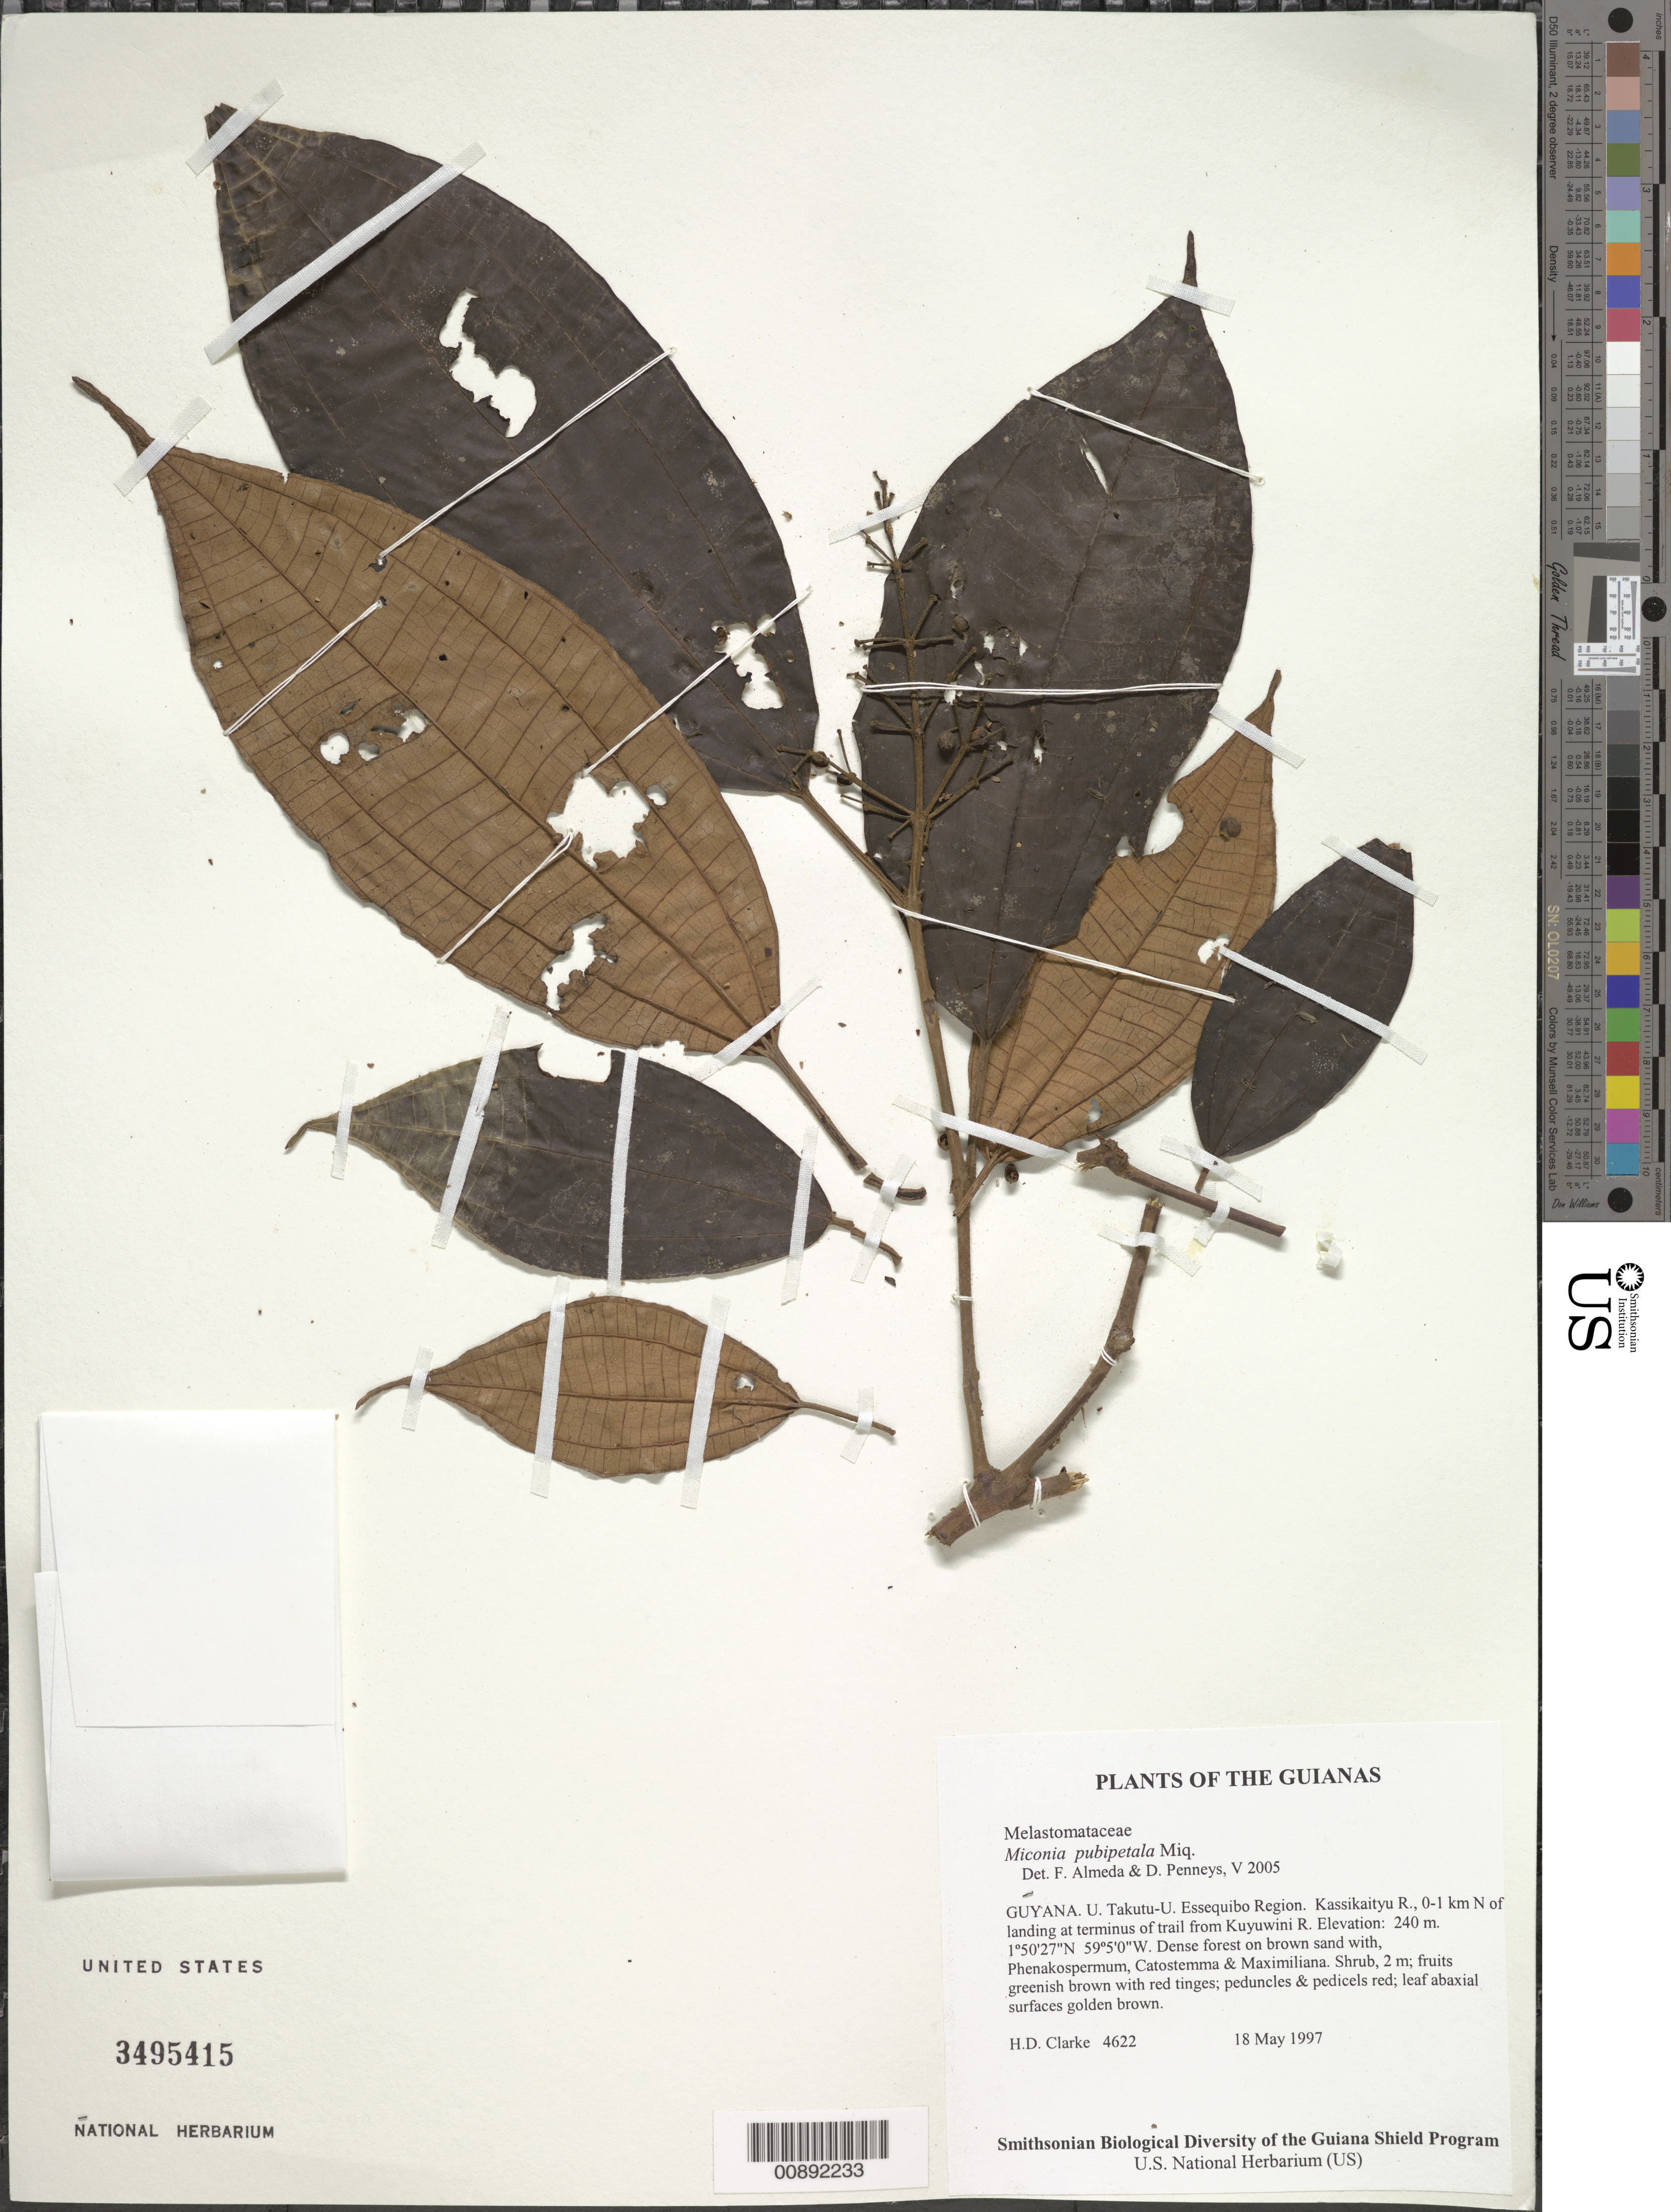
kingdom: Plantae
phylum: Tracheophyta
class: Magnoliopsida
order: Myrtales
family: Melastomataceae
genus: Miconia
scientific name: Miconia pubipetala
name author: Miq.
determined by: Almeda, F.; Penneys, D. S.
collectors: H. D. Clarke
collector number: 4622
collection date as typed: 18 May 1997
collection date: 1997-05-18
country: Guyana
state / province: U. Takutu-U. Essequibo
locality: Kassikaityu R., 0-1 km N of landing at terminus of trail from Kuyuwini R.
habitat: Dense forest on brown sand with, Phenakospermum, Catostemma & Maximiliana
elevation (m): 240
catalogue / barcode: US 3495415